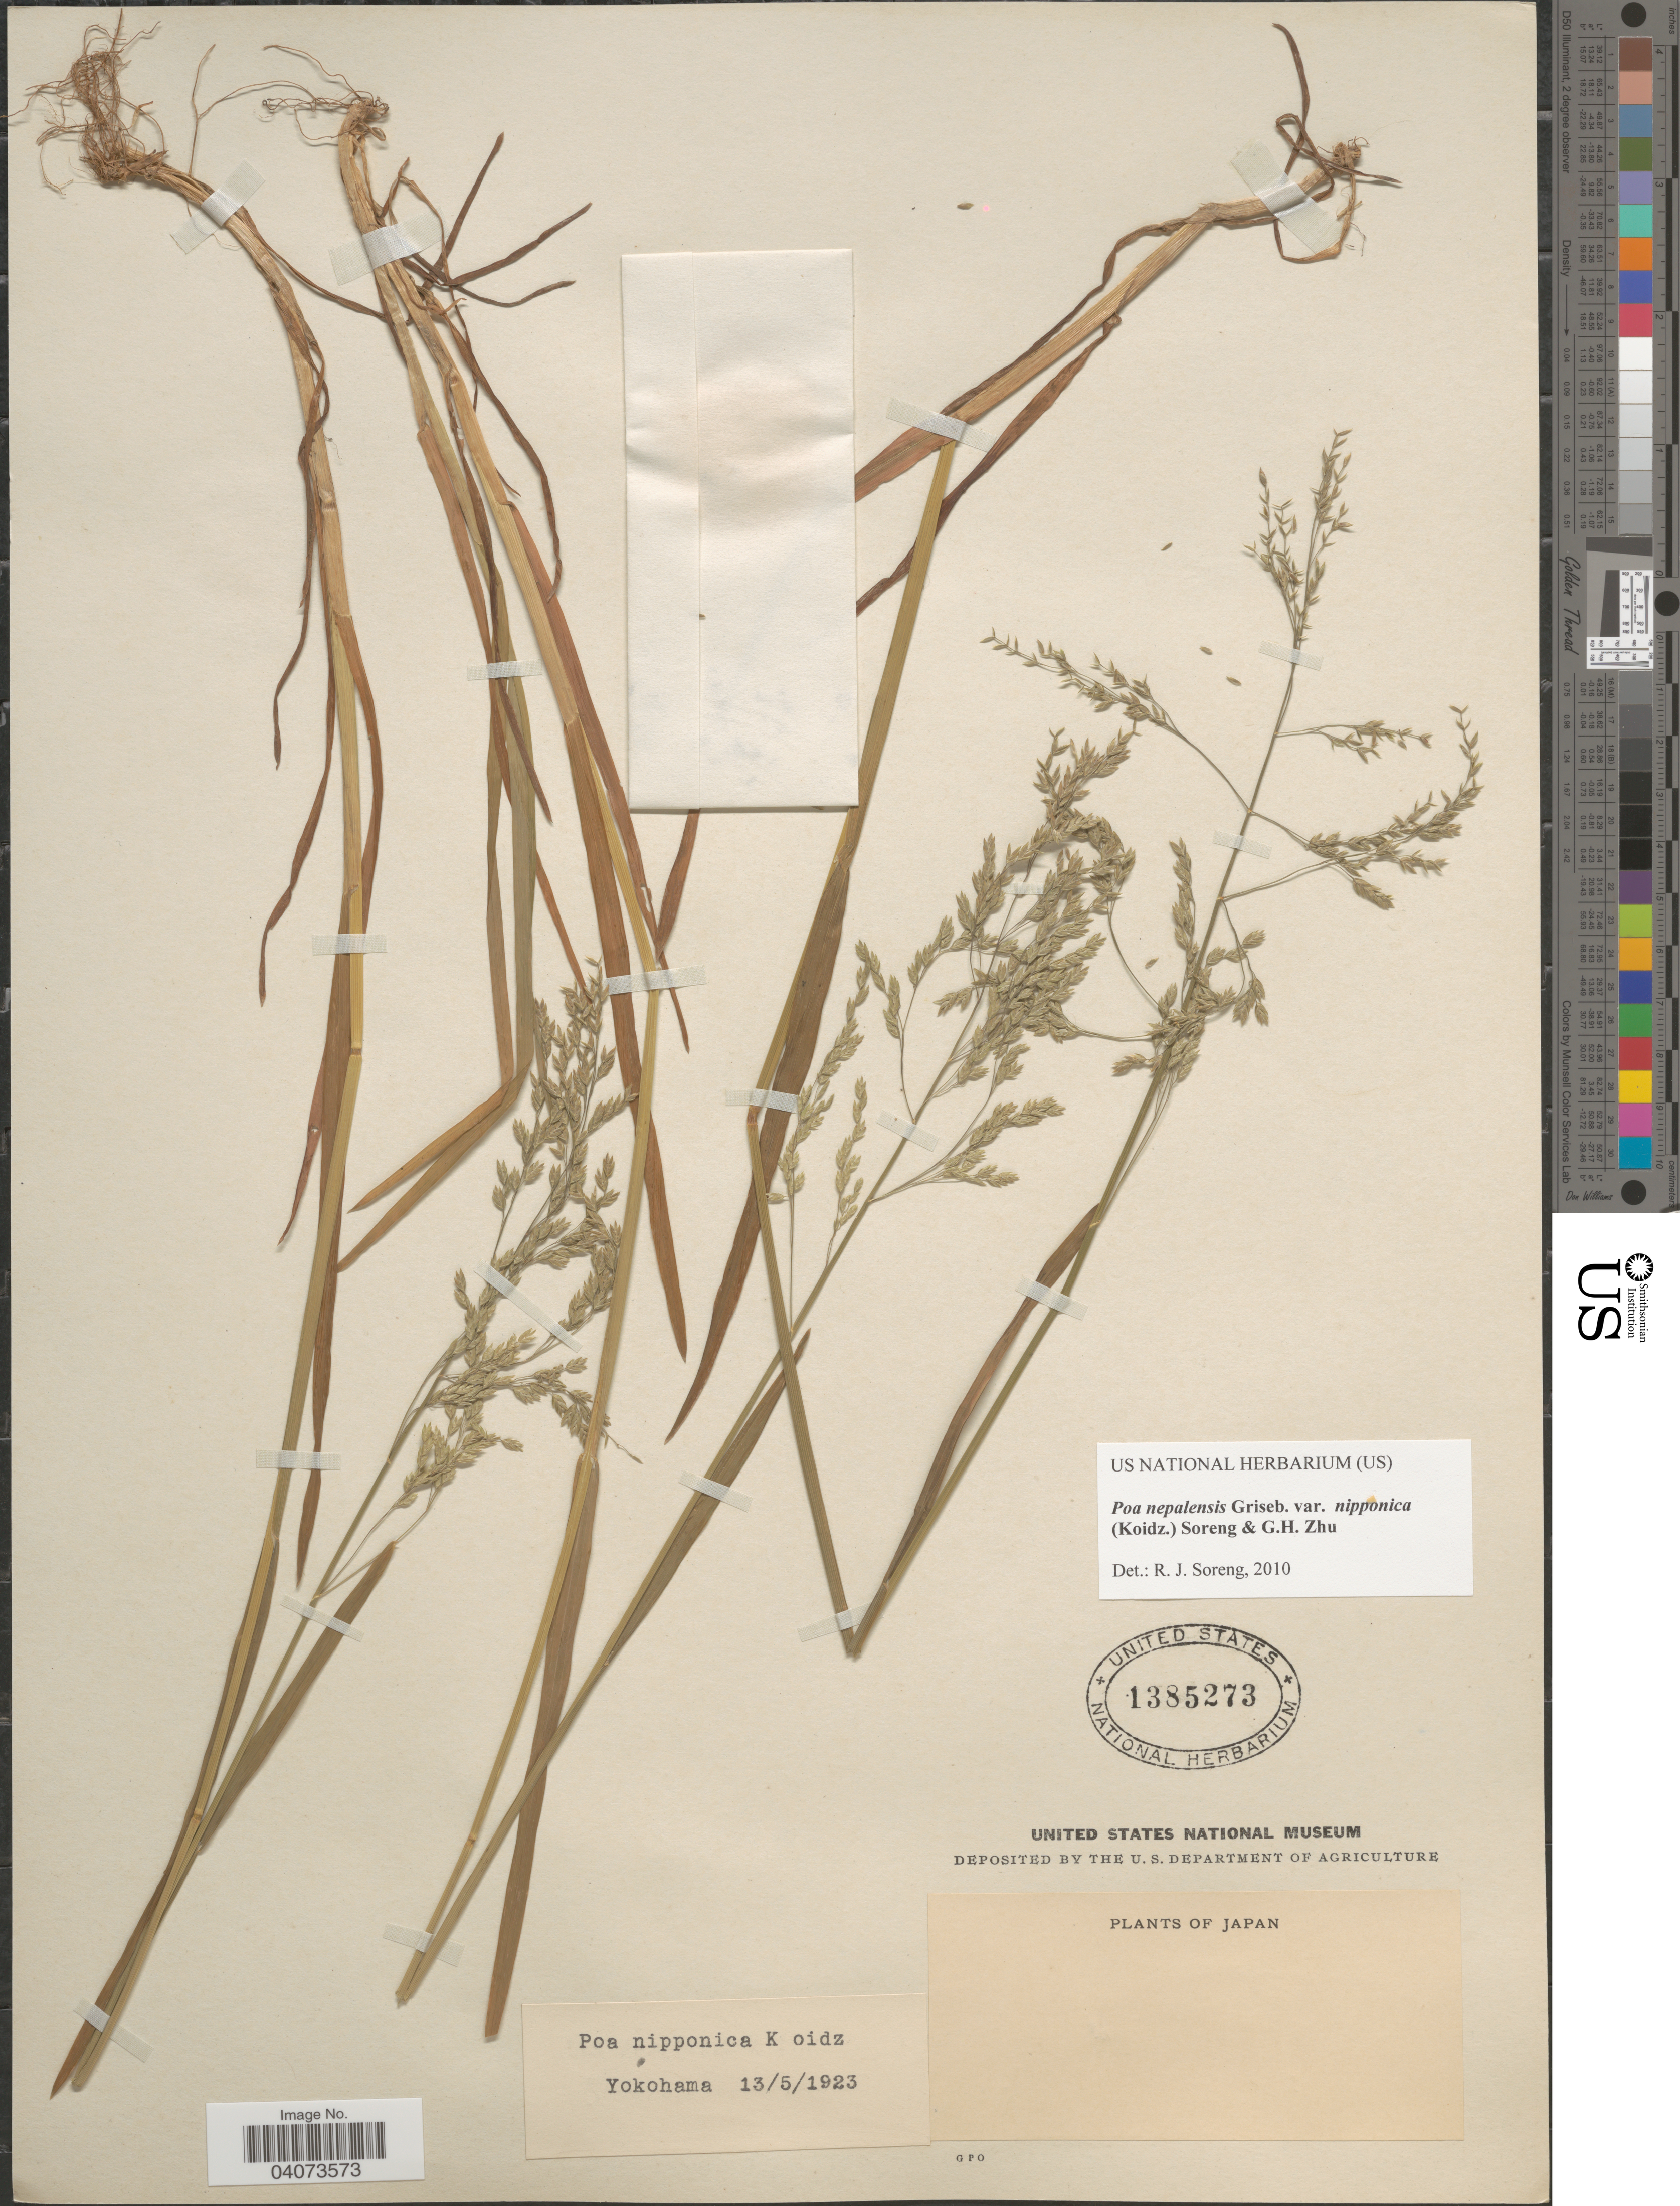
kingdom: Plantae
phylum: Tracheophyta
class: Liliopsida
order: Poales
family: Poaceae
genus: Poa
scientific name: Poa nepalensis var. nipponica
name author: (Koidz.) Soreng & G.H. Zhu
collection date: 1923-05-13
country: Japan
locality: Yokohama.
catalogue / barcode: US 1385273